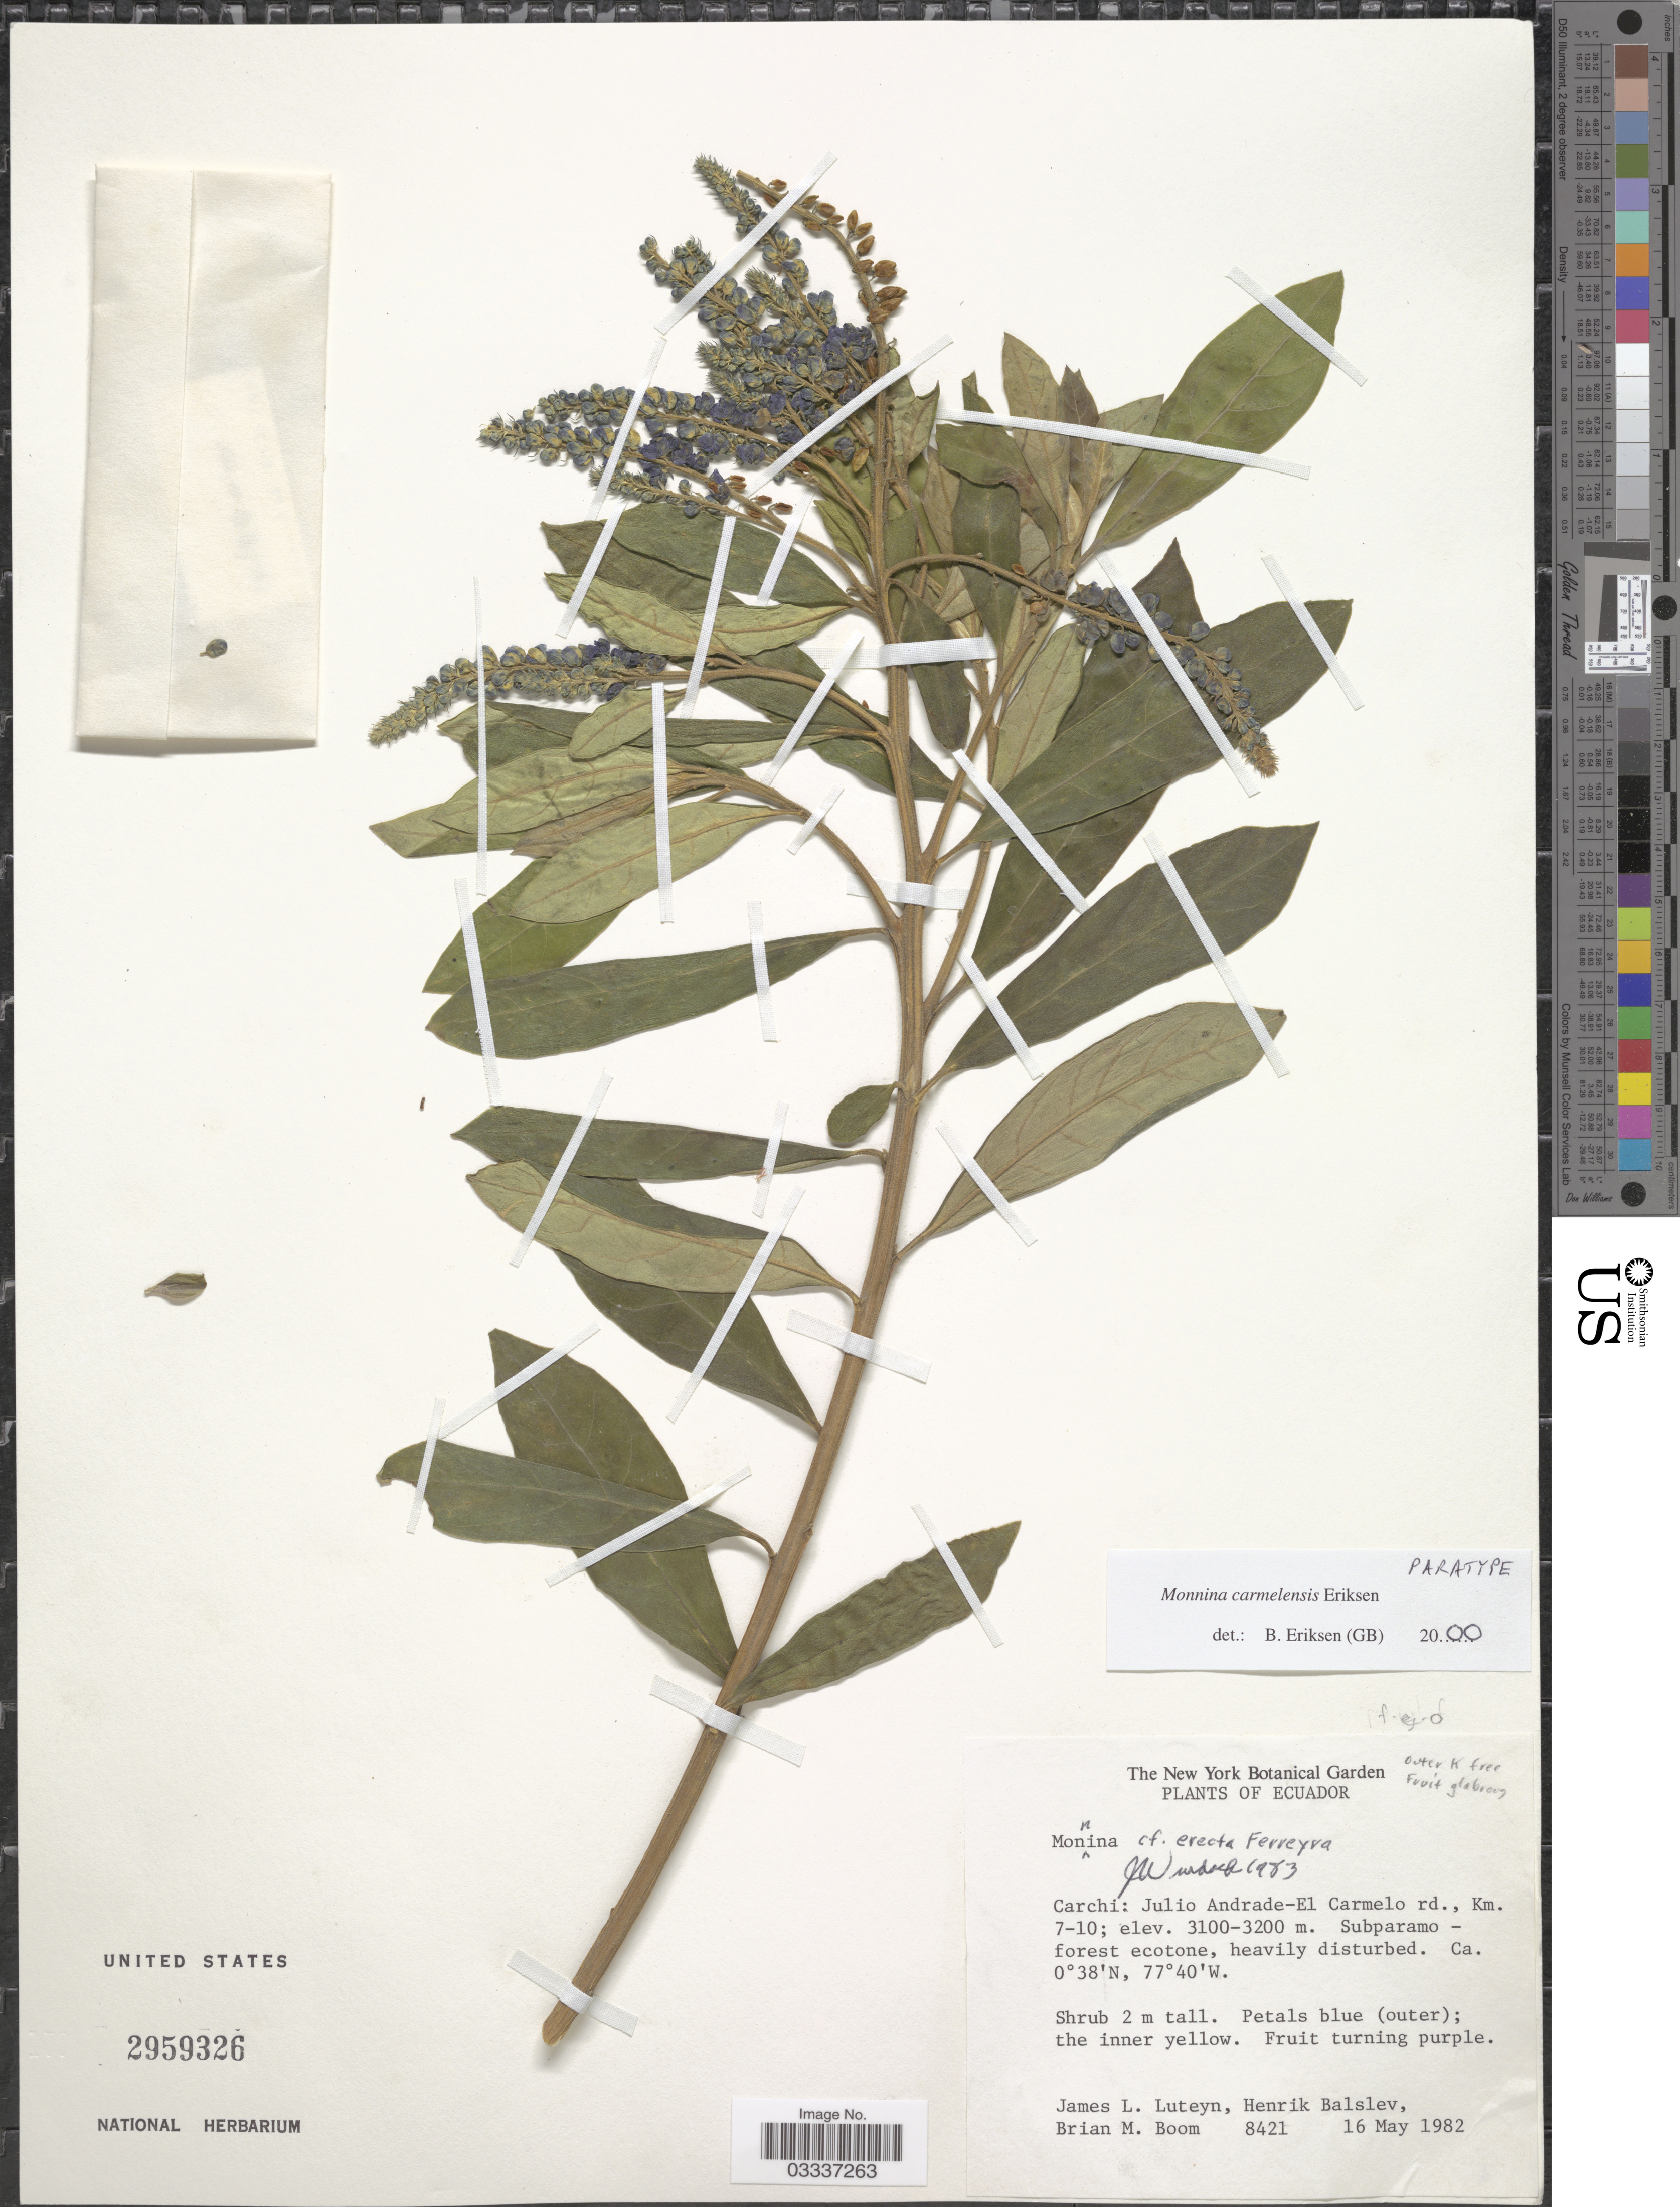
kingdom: Plantae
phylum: Tracheophyta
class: Magnoliopsida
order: Fabales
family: Polygalaceae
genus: Monnina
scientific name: Monnina carmelensis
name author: B. Eriksen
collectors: J. Luteyn, H. Balslev & B. M. Boom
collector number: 8421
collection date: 1982-05-16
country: Ecuador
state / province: Carchi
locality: Julio Andrade-El Carmelo rd., Km. 7-10.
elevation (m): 3100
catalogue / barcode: US 2959326